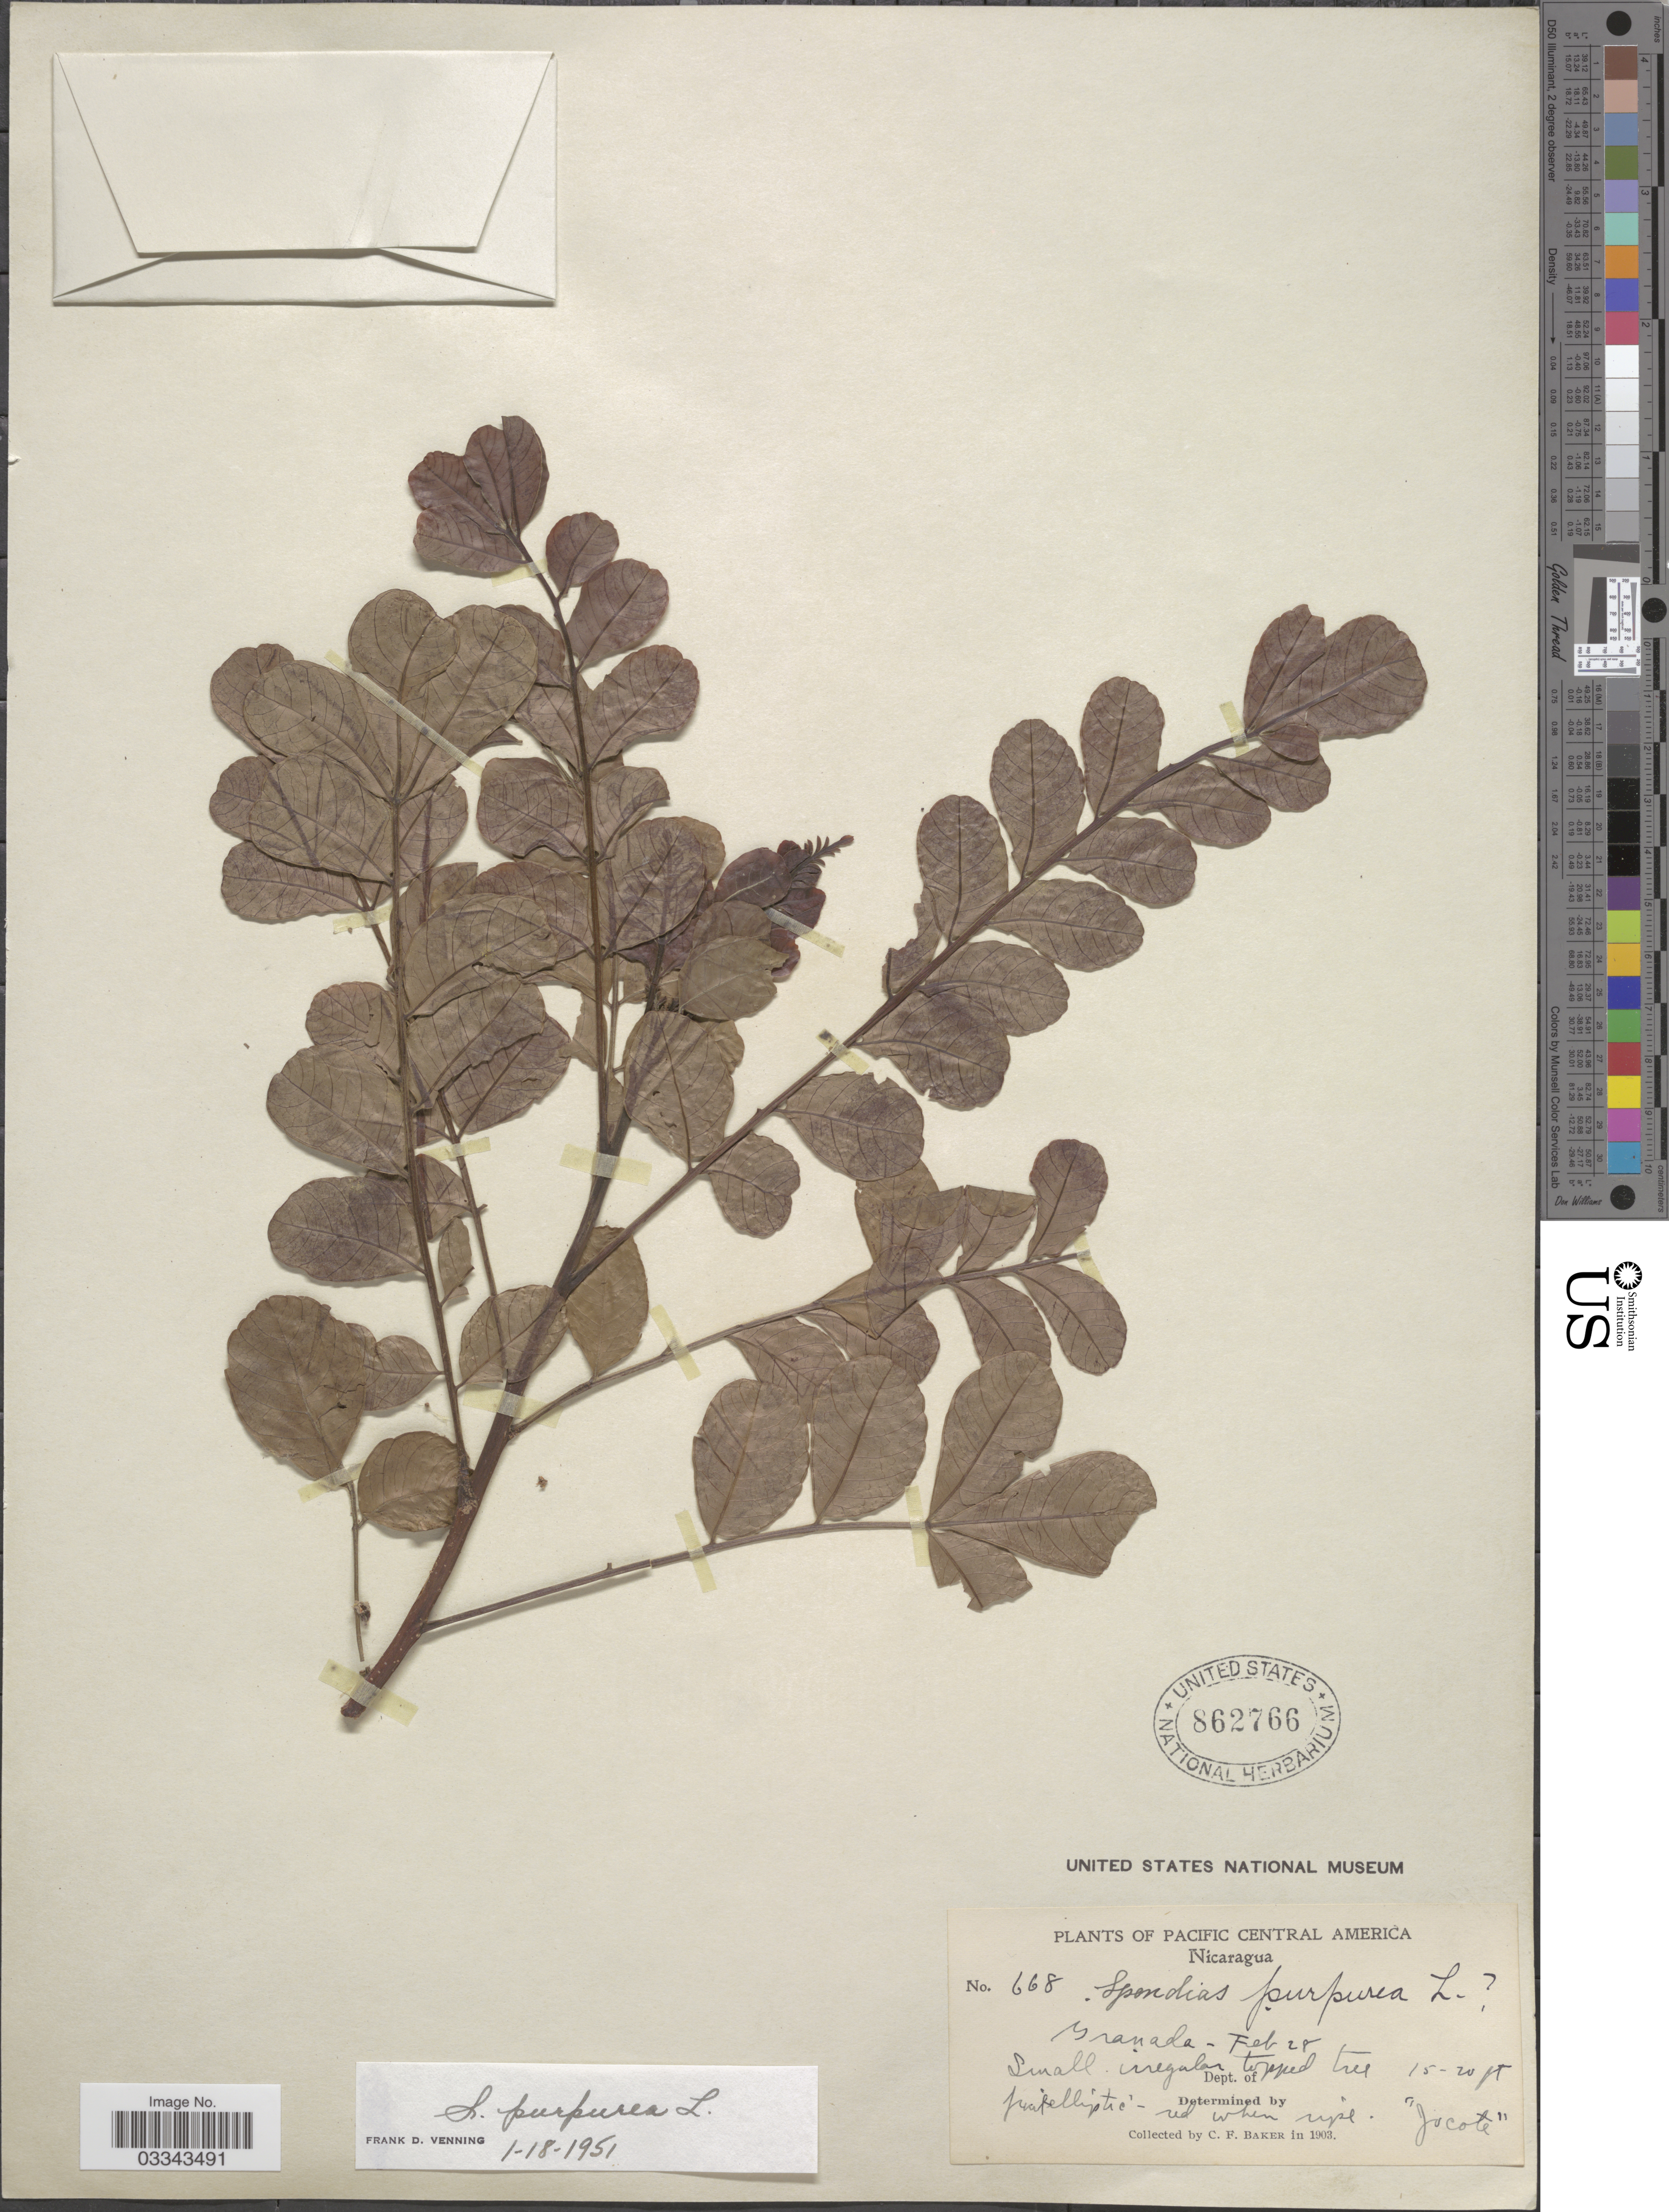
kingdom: Plantae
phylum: Tracheophyta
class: Magnoliopsida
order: Sapindales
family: Anacardiaceae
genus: Spondias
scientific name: Spondias purpurea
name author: L.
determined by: Mitchell, John D.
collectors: C. F. Baker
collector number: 668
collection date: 1903-02-28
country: Nicaragua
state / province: Granada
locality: Pacific Central, Granada.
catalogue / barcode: US 862766